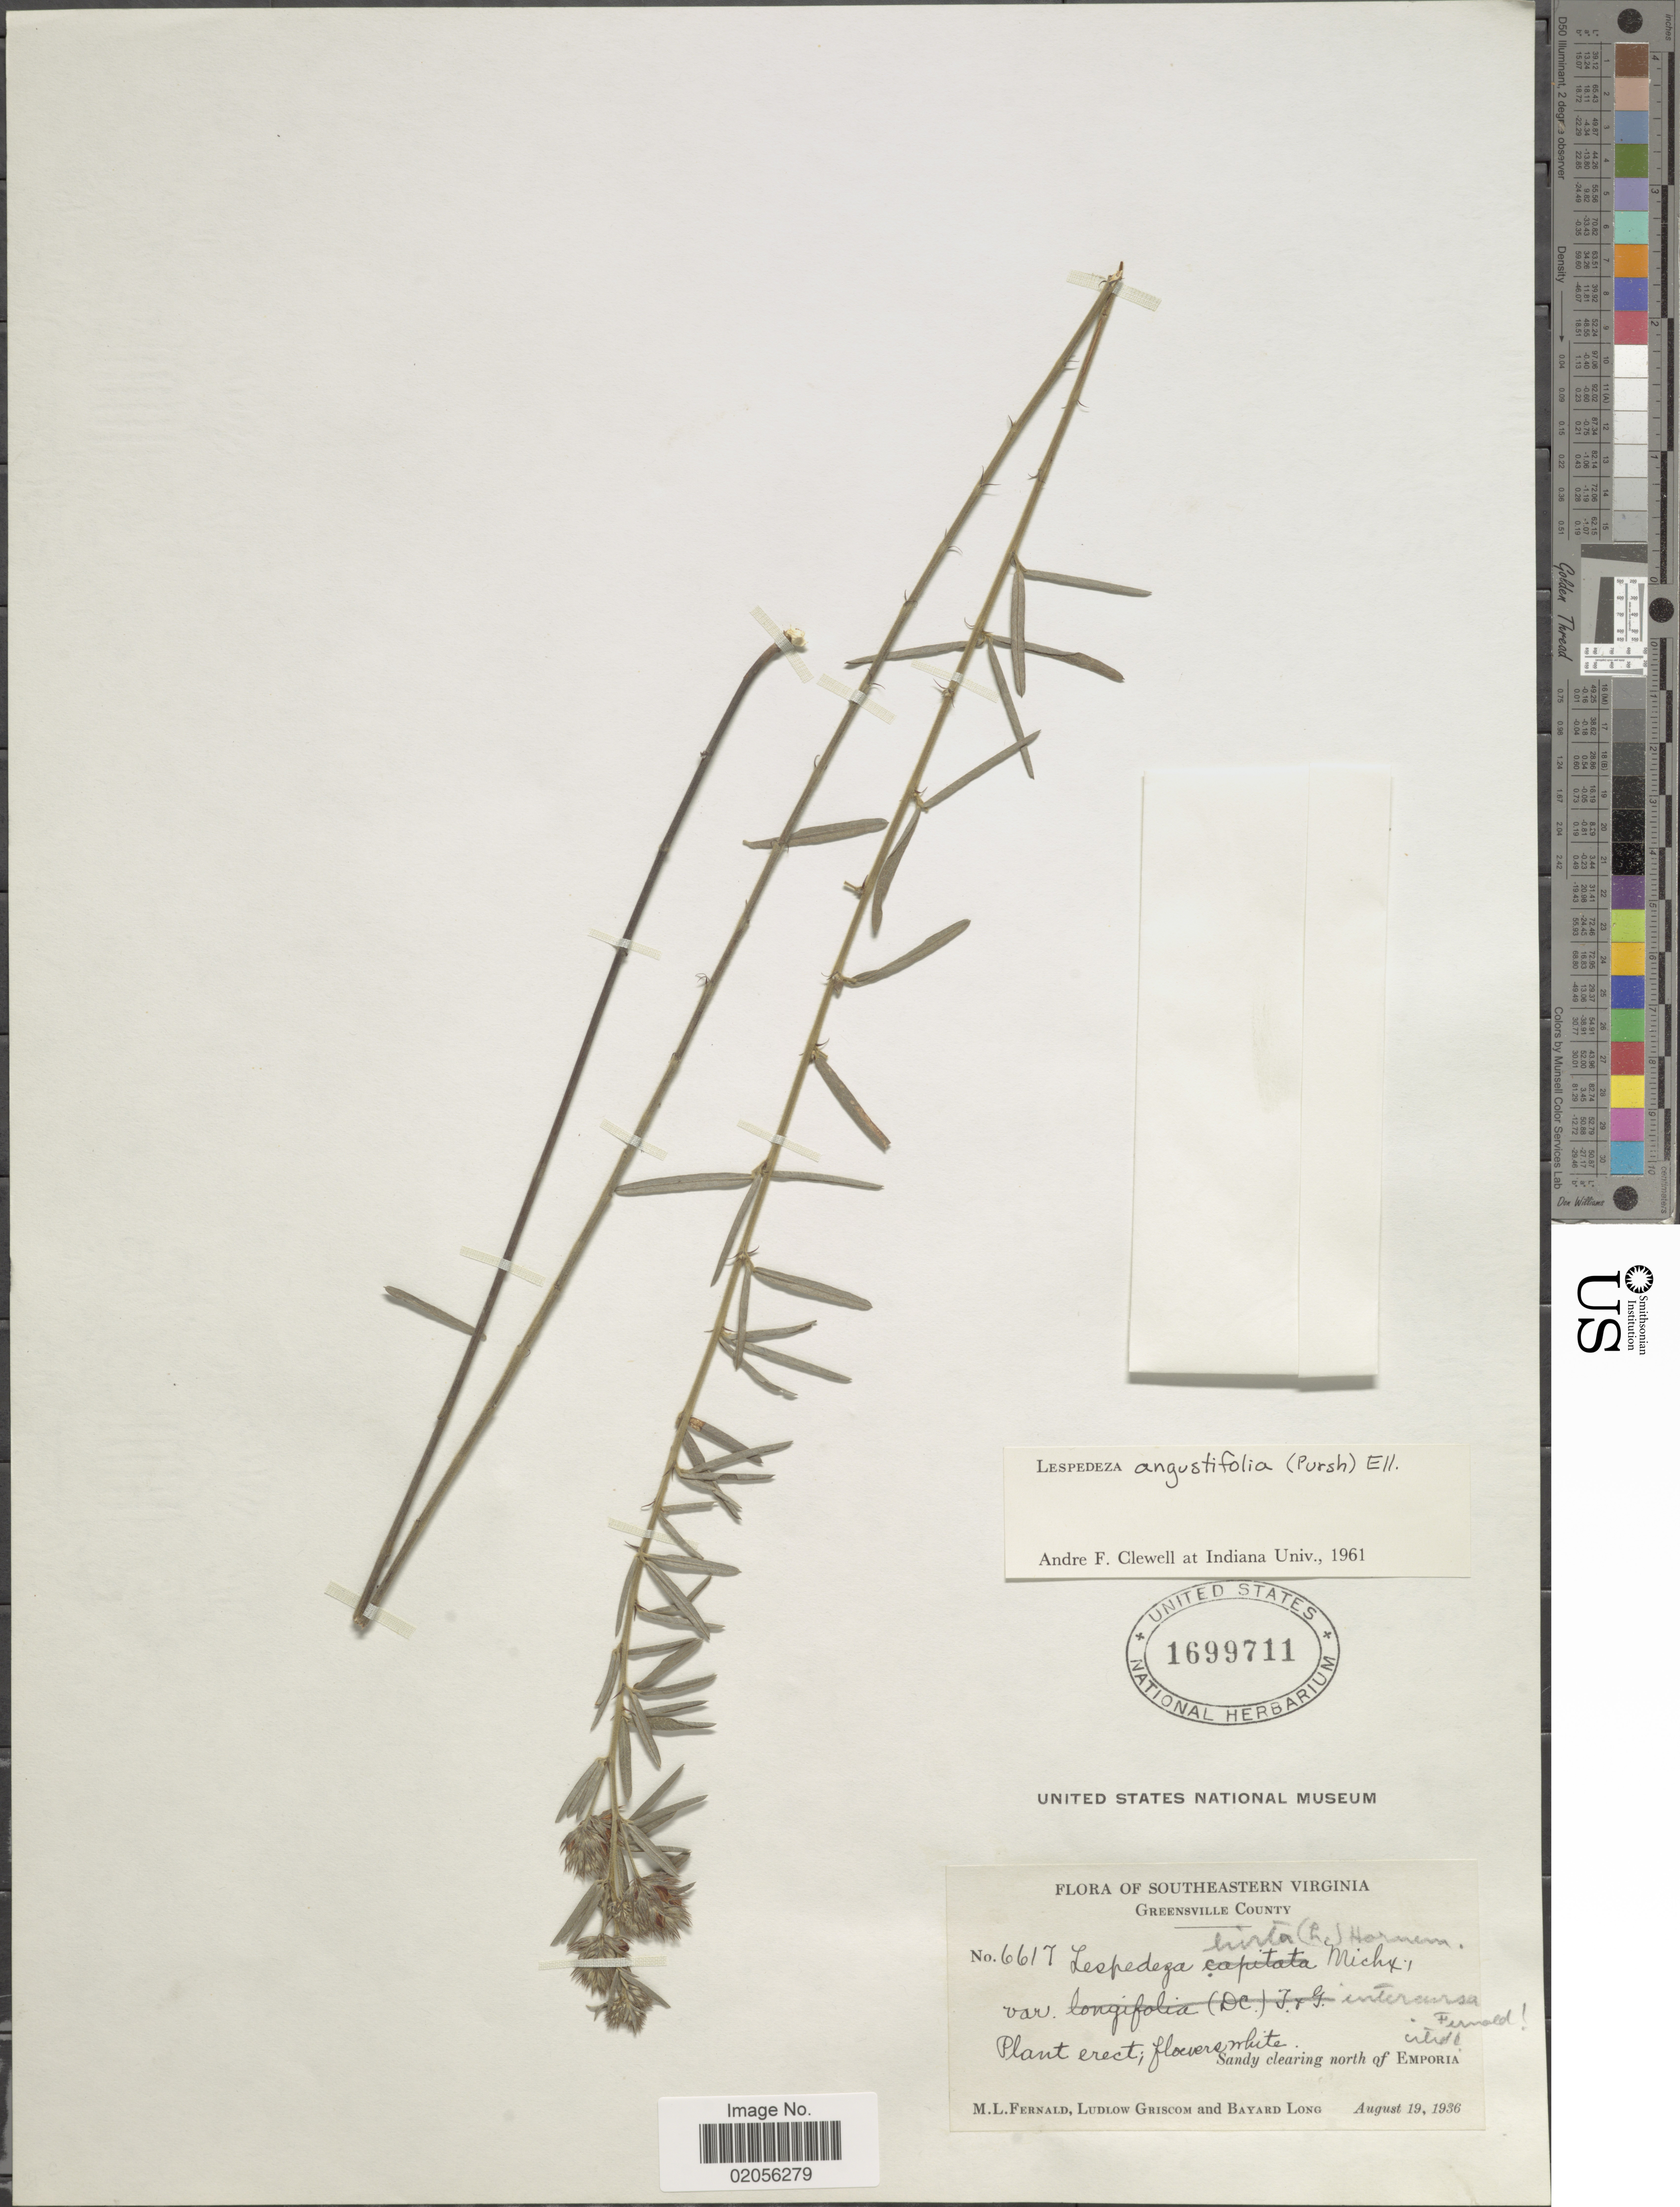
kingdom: Plantae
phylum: Tracheophyta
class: Magnoliopsida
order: Fabales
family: Fabaceae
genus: Lespedeza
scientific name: Lespedeza angustifolia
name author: (Pursh) Elliott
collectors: M. L. Fernald, L. Griscom & B. Long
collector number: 6617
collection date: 1936-08-19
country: United States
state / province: Virginia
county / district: Greensville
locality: Southeastern Virginia. Greensville County. north of Emporia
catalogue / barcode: US 1699711